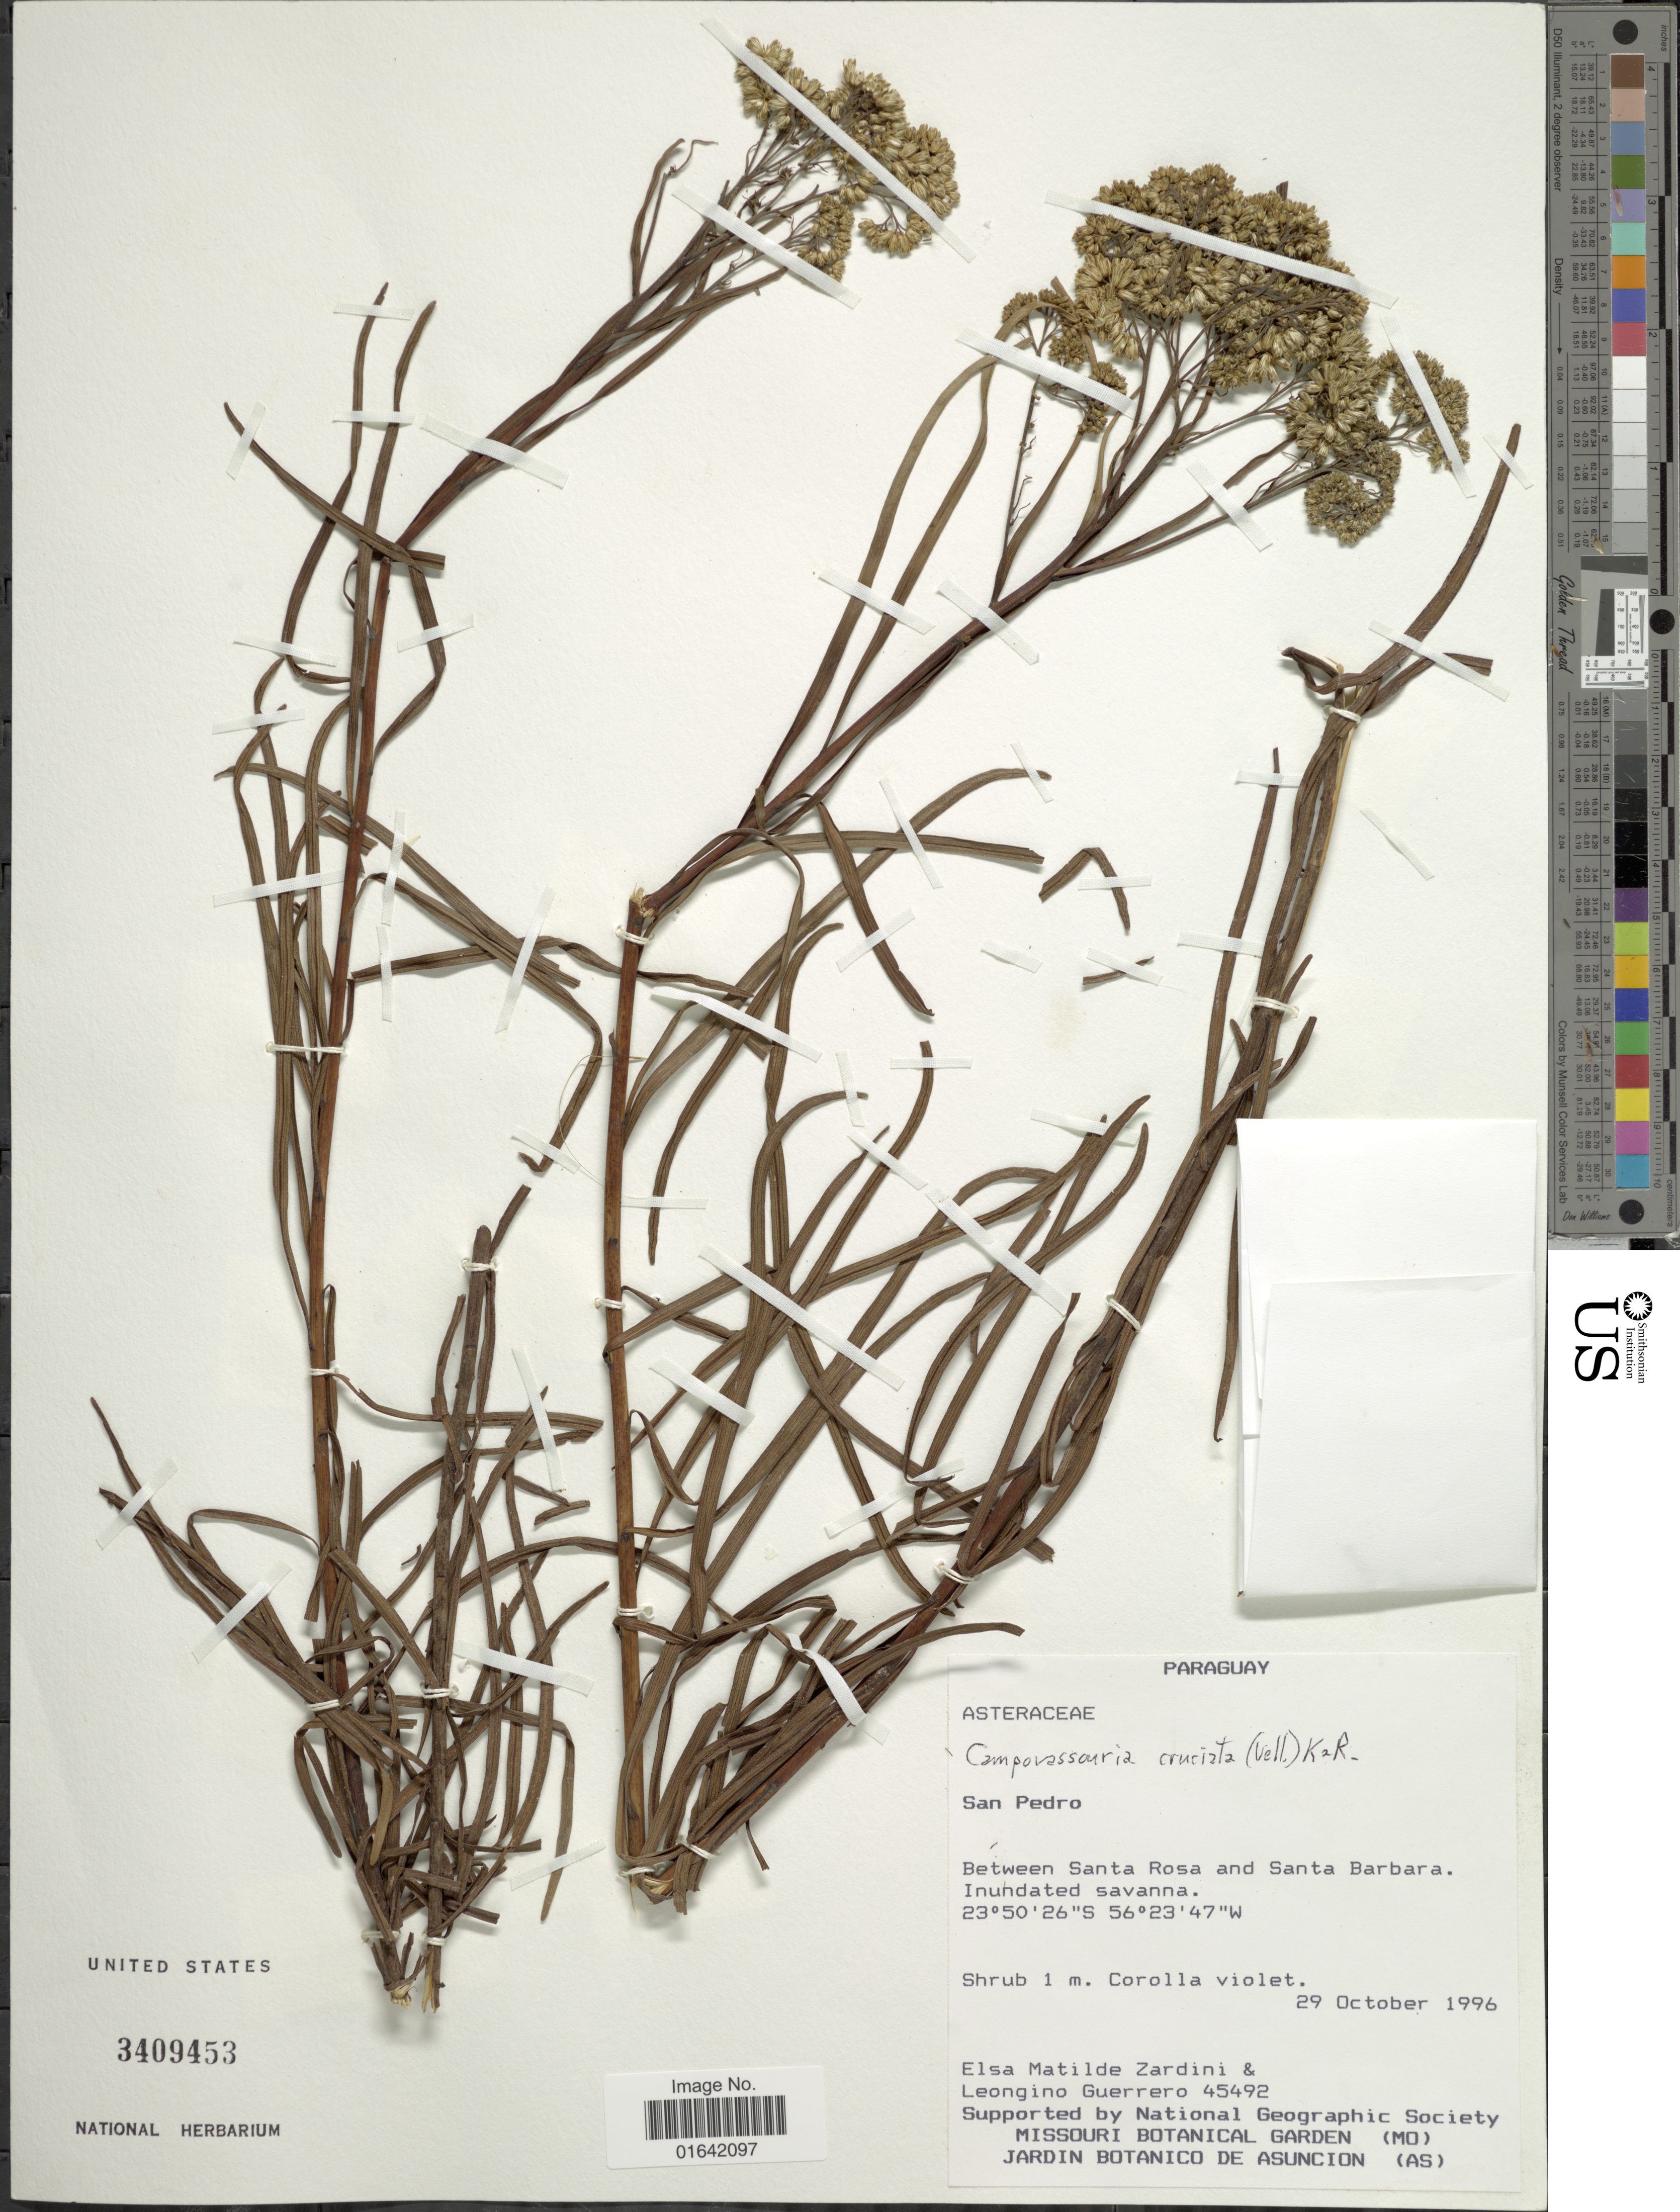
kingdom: Plantae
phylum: Tracheophyta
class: Magnoliopsida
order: Asterales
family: Asteraceae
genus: Campovassouria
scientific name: Campovassouria bupleurifolia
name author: (DC.) R.M. King & H. Rob.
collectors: E. M. Zardini & L. Guerrero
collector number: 45492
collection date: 1996-10-29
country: Paraguay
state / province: San Pedro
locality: Between Santa Rosa and Santa Barbara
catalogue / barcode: US 3409453